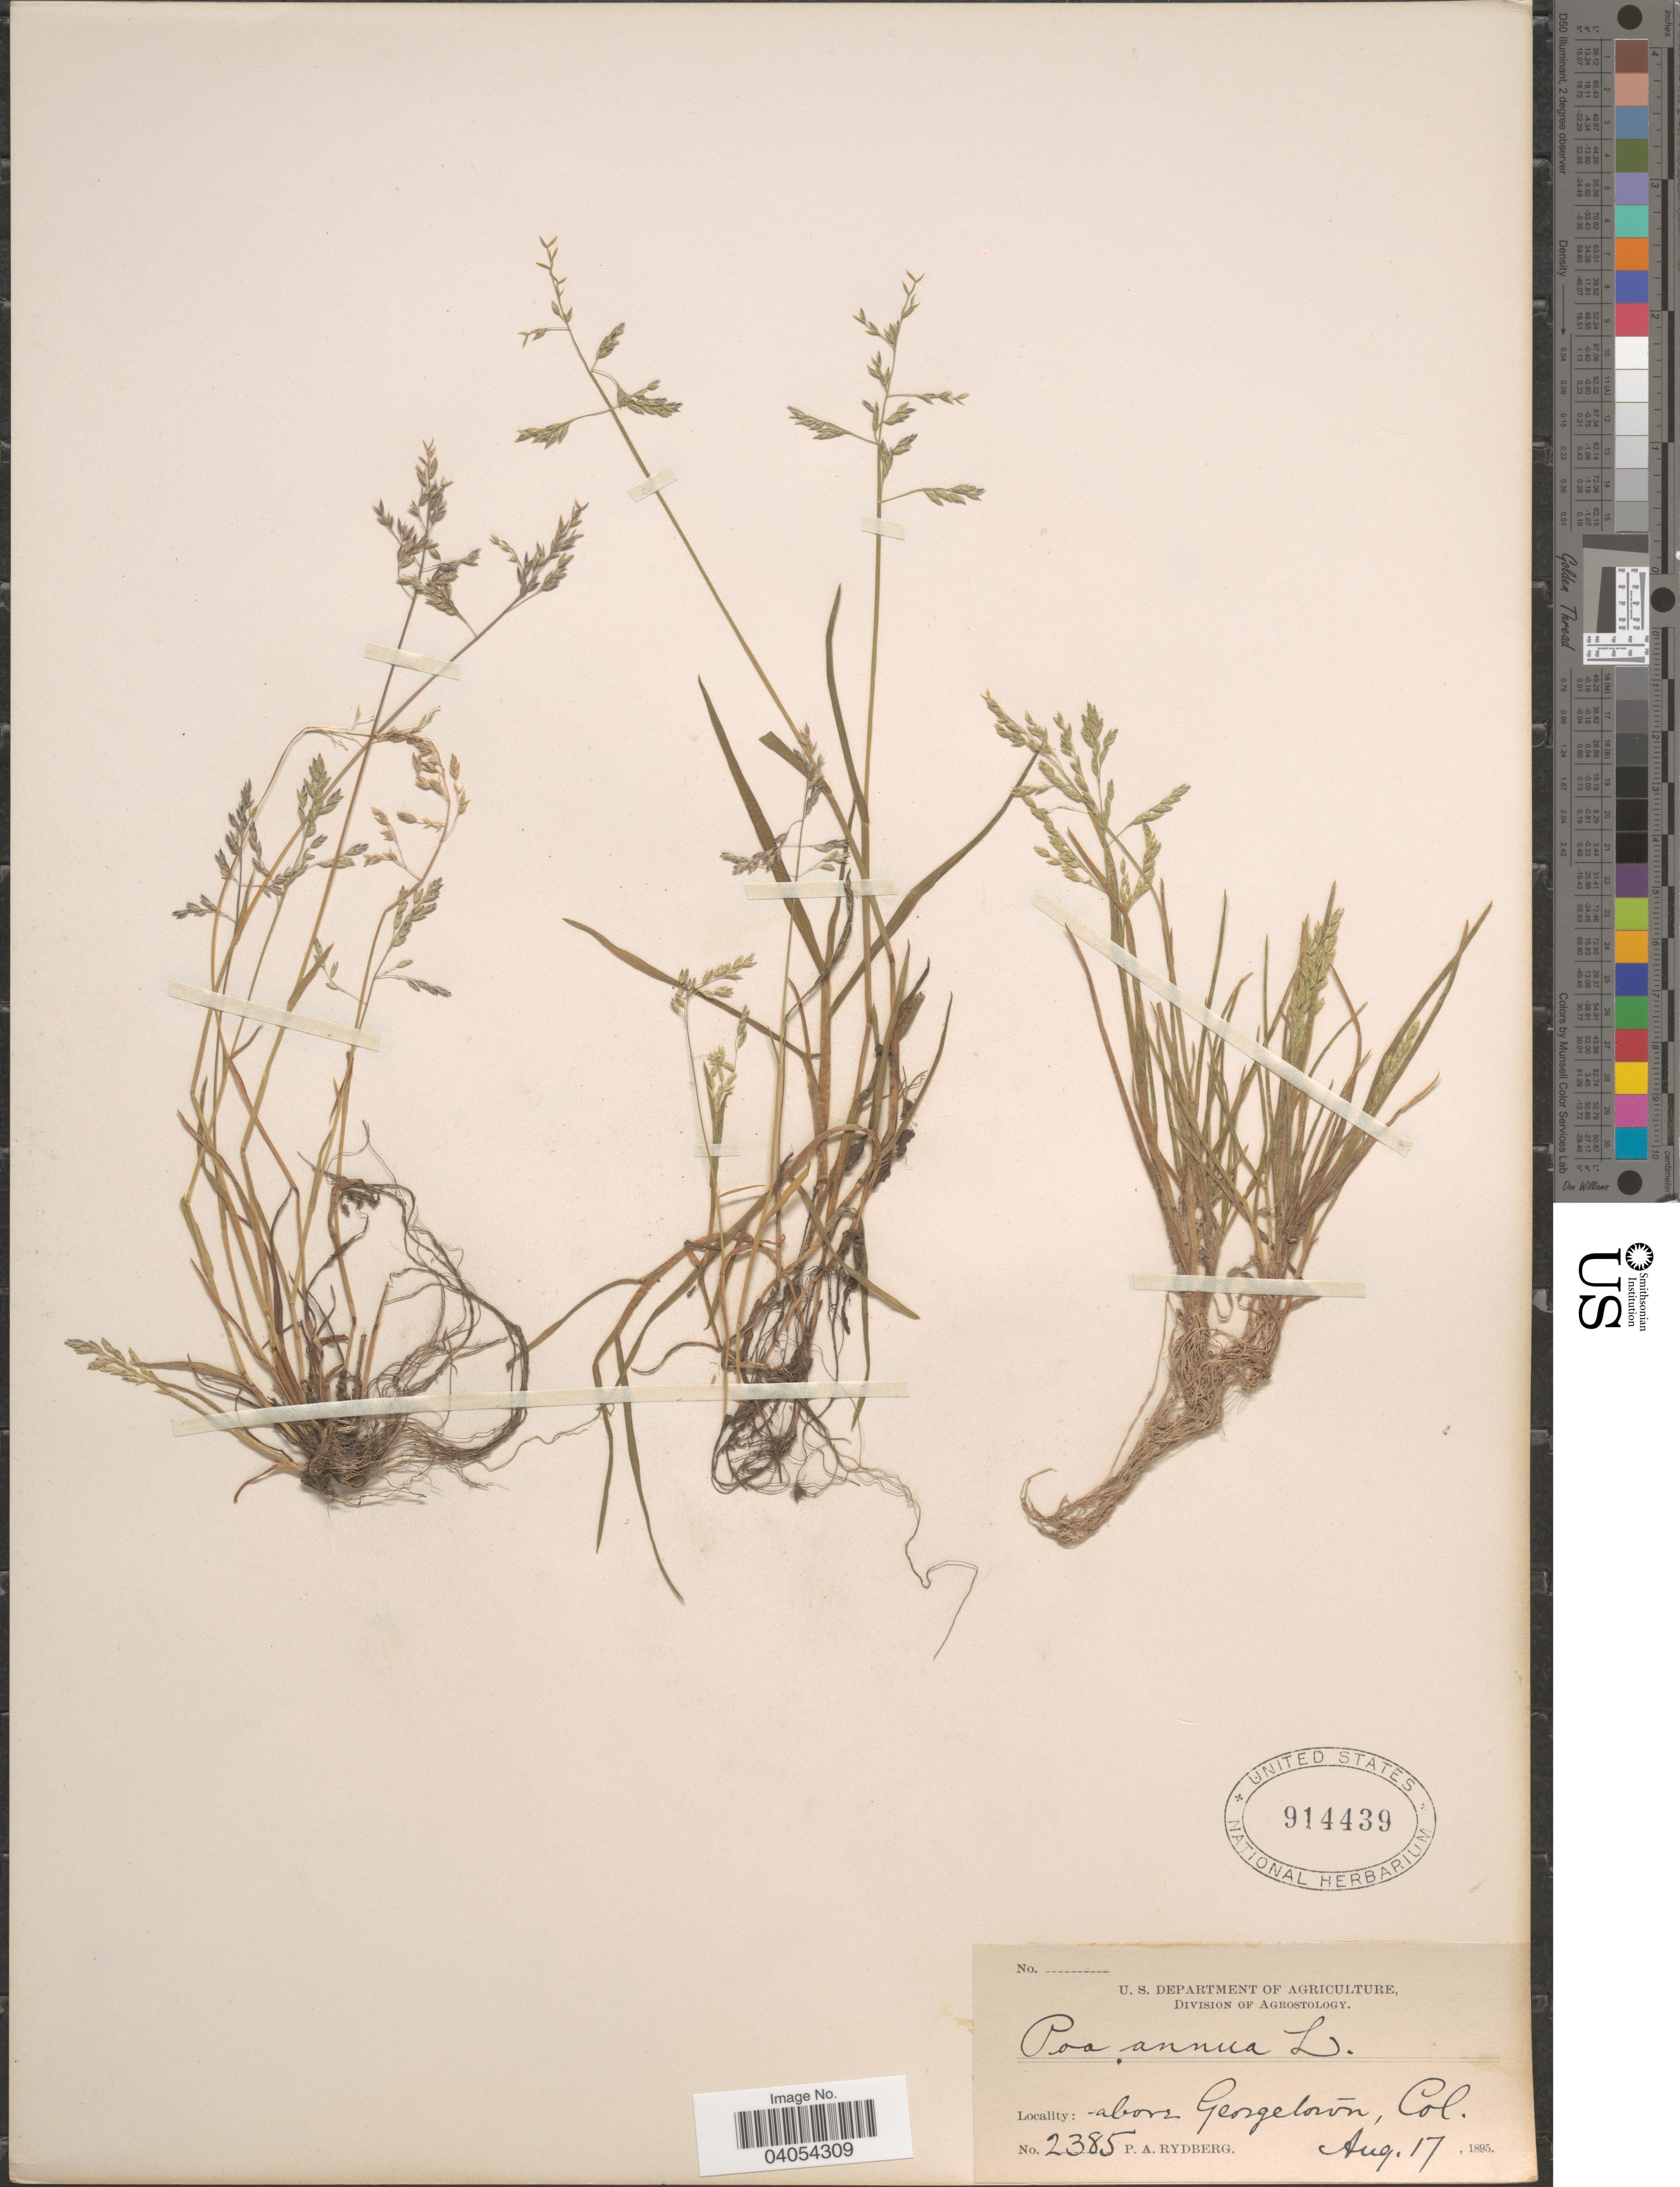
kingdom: Plantae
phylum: Tracheophyta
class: Liliopsida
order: Poales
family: Poaceae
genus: Poa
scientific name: Poa annua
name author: L.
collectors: P. A. Rydberg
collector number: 2385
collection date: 1895-08-17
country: United States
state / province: Colorado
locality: Above Georgetown.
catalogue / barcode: US 914439